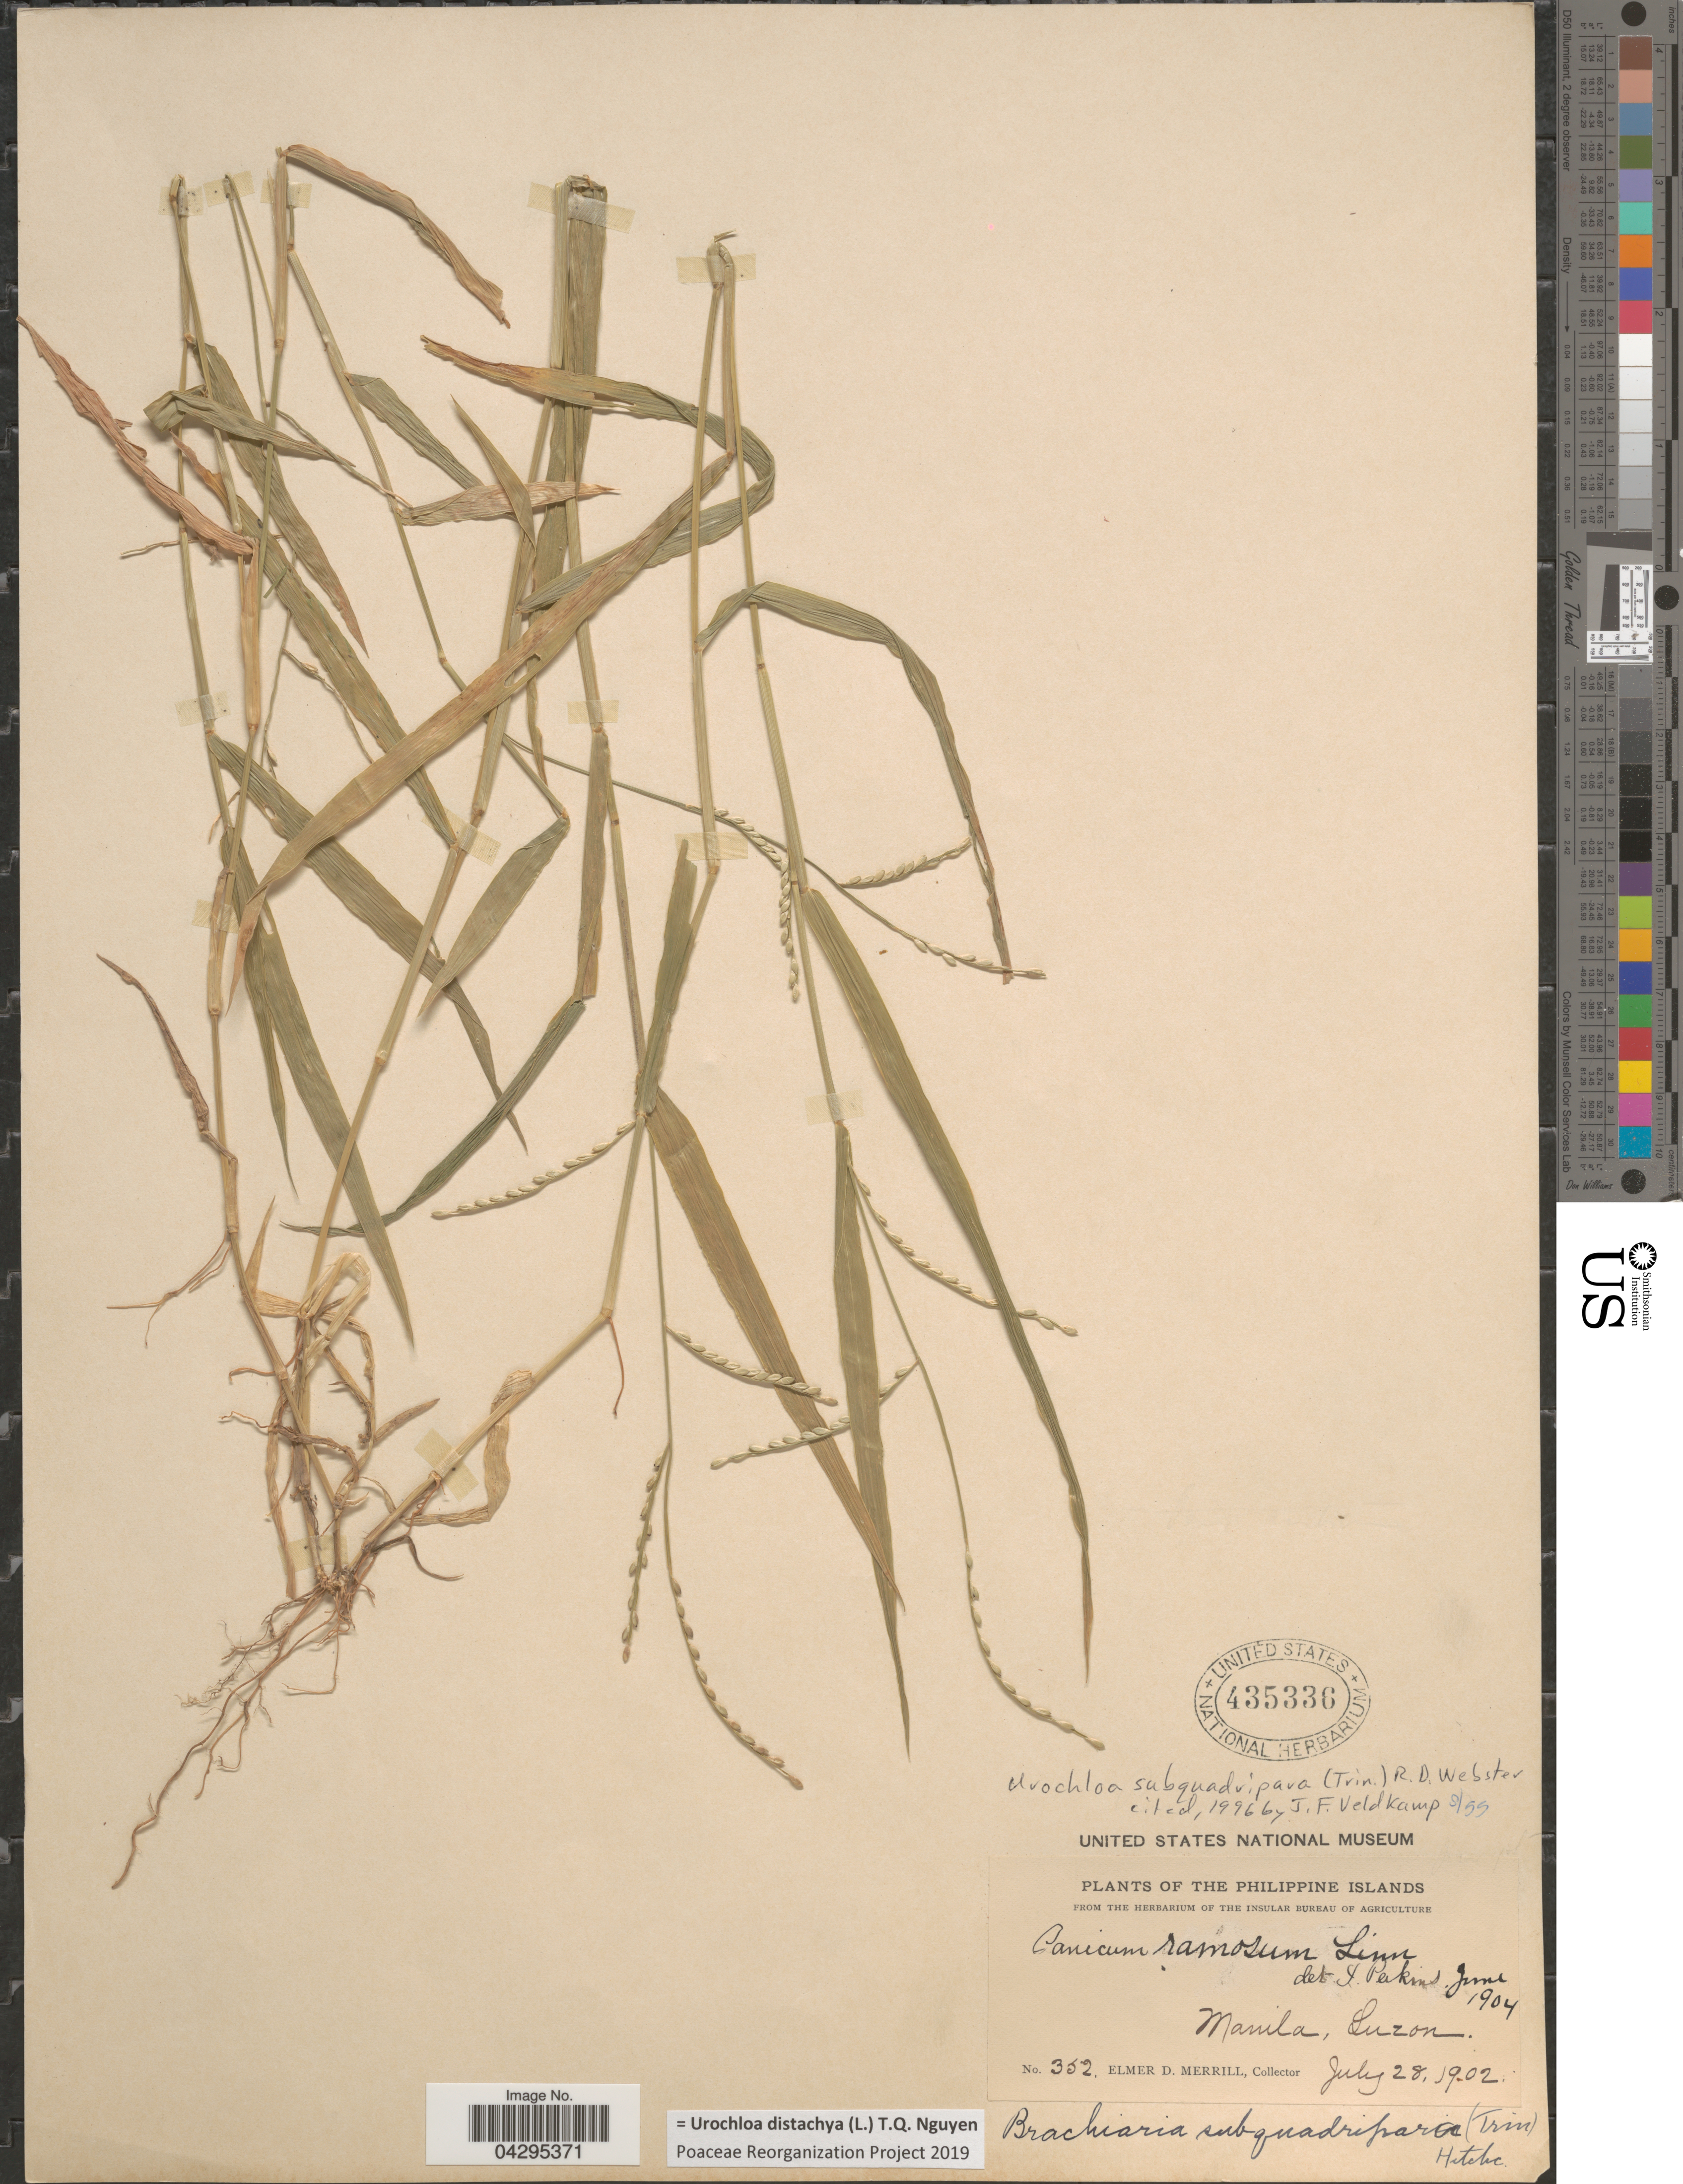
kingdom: Plantae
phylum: Tracheophyta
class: Liliopsida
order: Poales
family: Poaceae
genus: Urochloa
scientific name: Urochloa distachya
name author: (L.) T.Q. Nguyen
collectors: E. D. Merrill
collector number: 352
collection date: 1902-07-28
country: Philippines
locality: Manila.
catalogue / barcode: US 435336